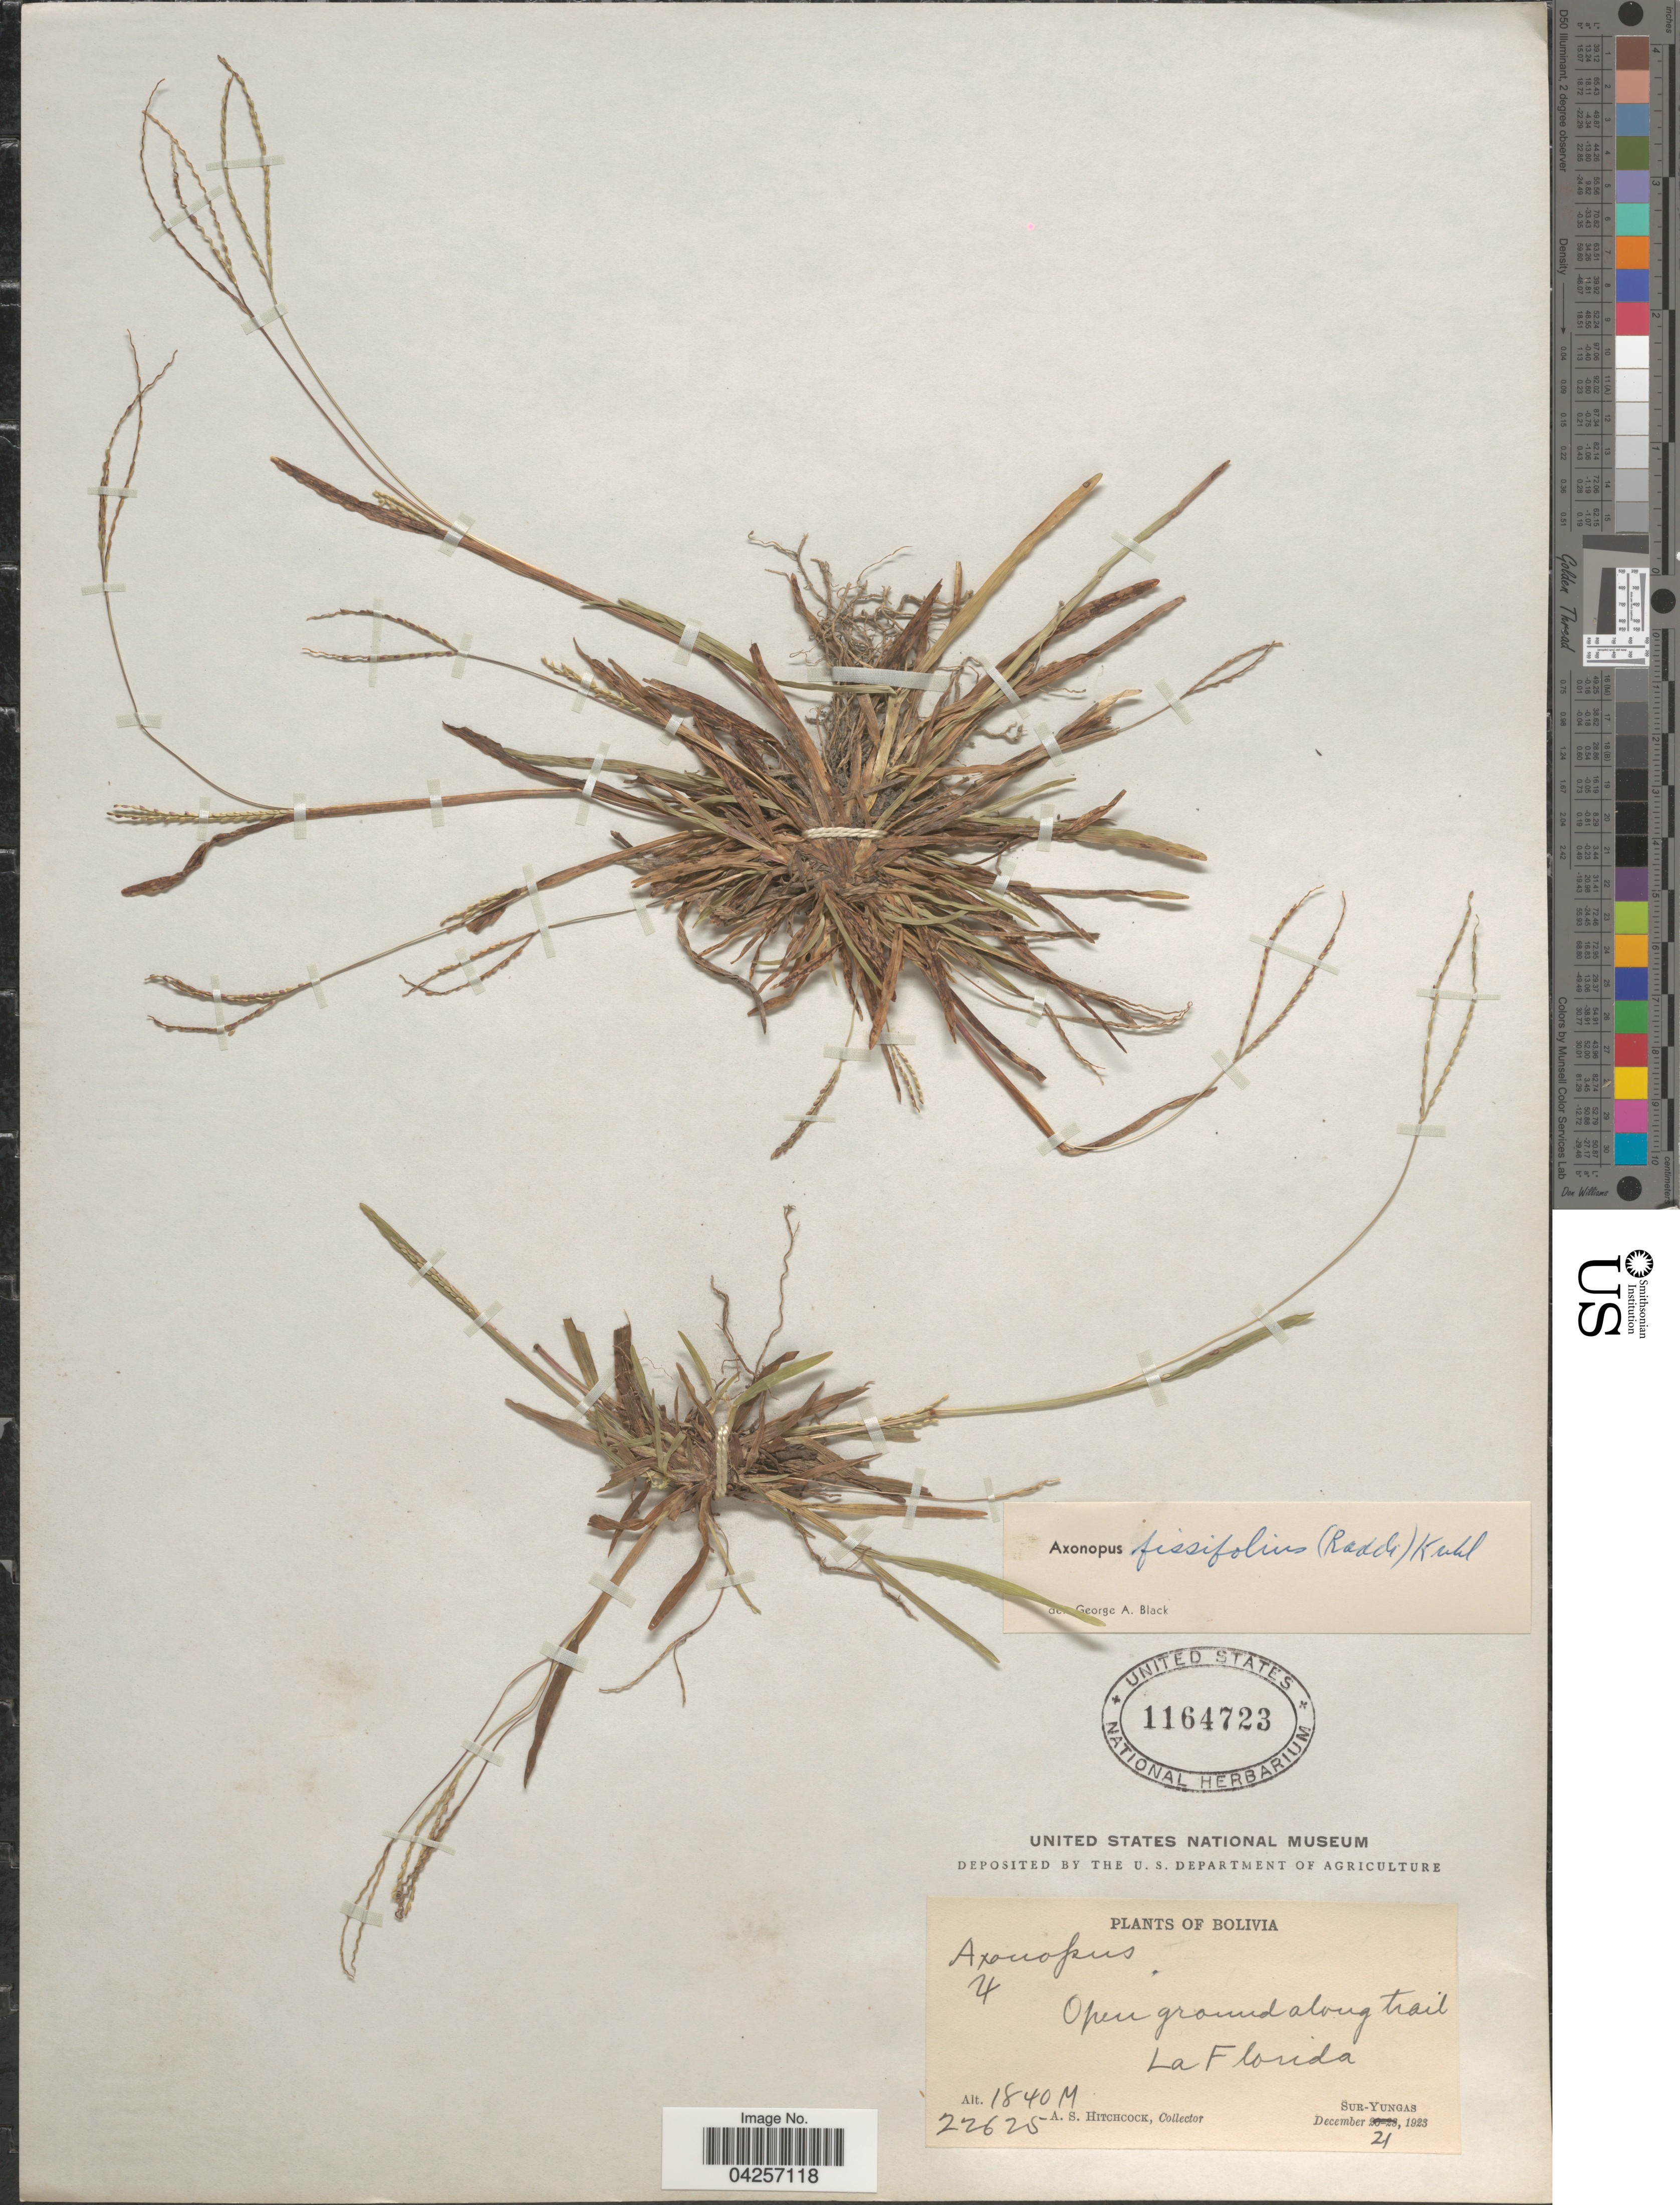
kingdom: Plantae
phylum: Tracheophyta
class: Liliopsida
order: Poales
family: Poaceae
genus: Axonopus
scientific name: Axonopus fissifolius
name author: (Raddi) Kuhlm.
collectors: A. S. Hitchcock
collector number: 22625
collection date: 1923-12-04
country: Bolivia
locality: La Florida. Sur-Yungas.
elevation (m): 1840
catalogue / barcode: US 1164723